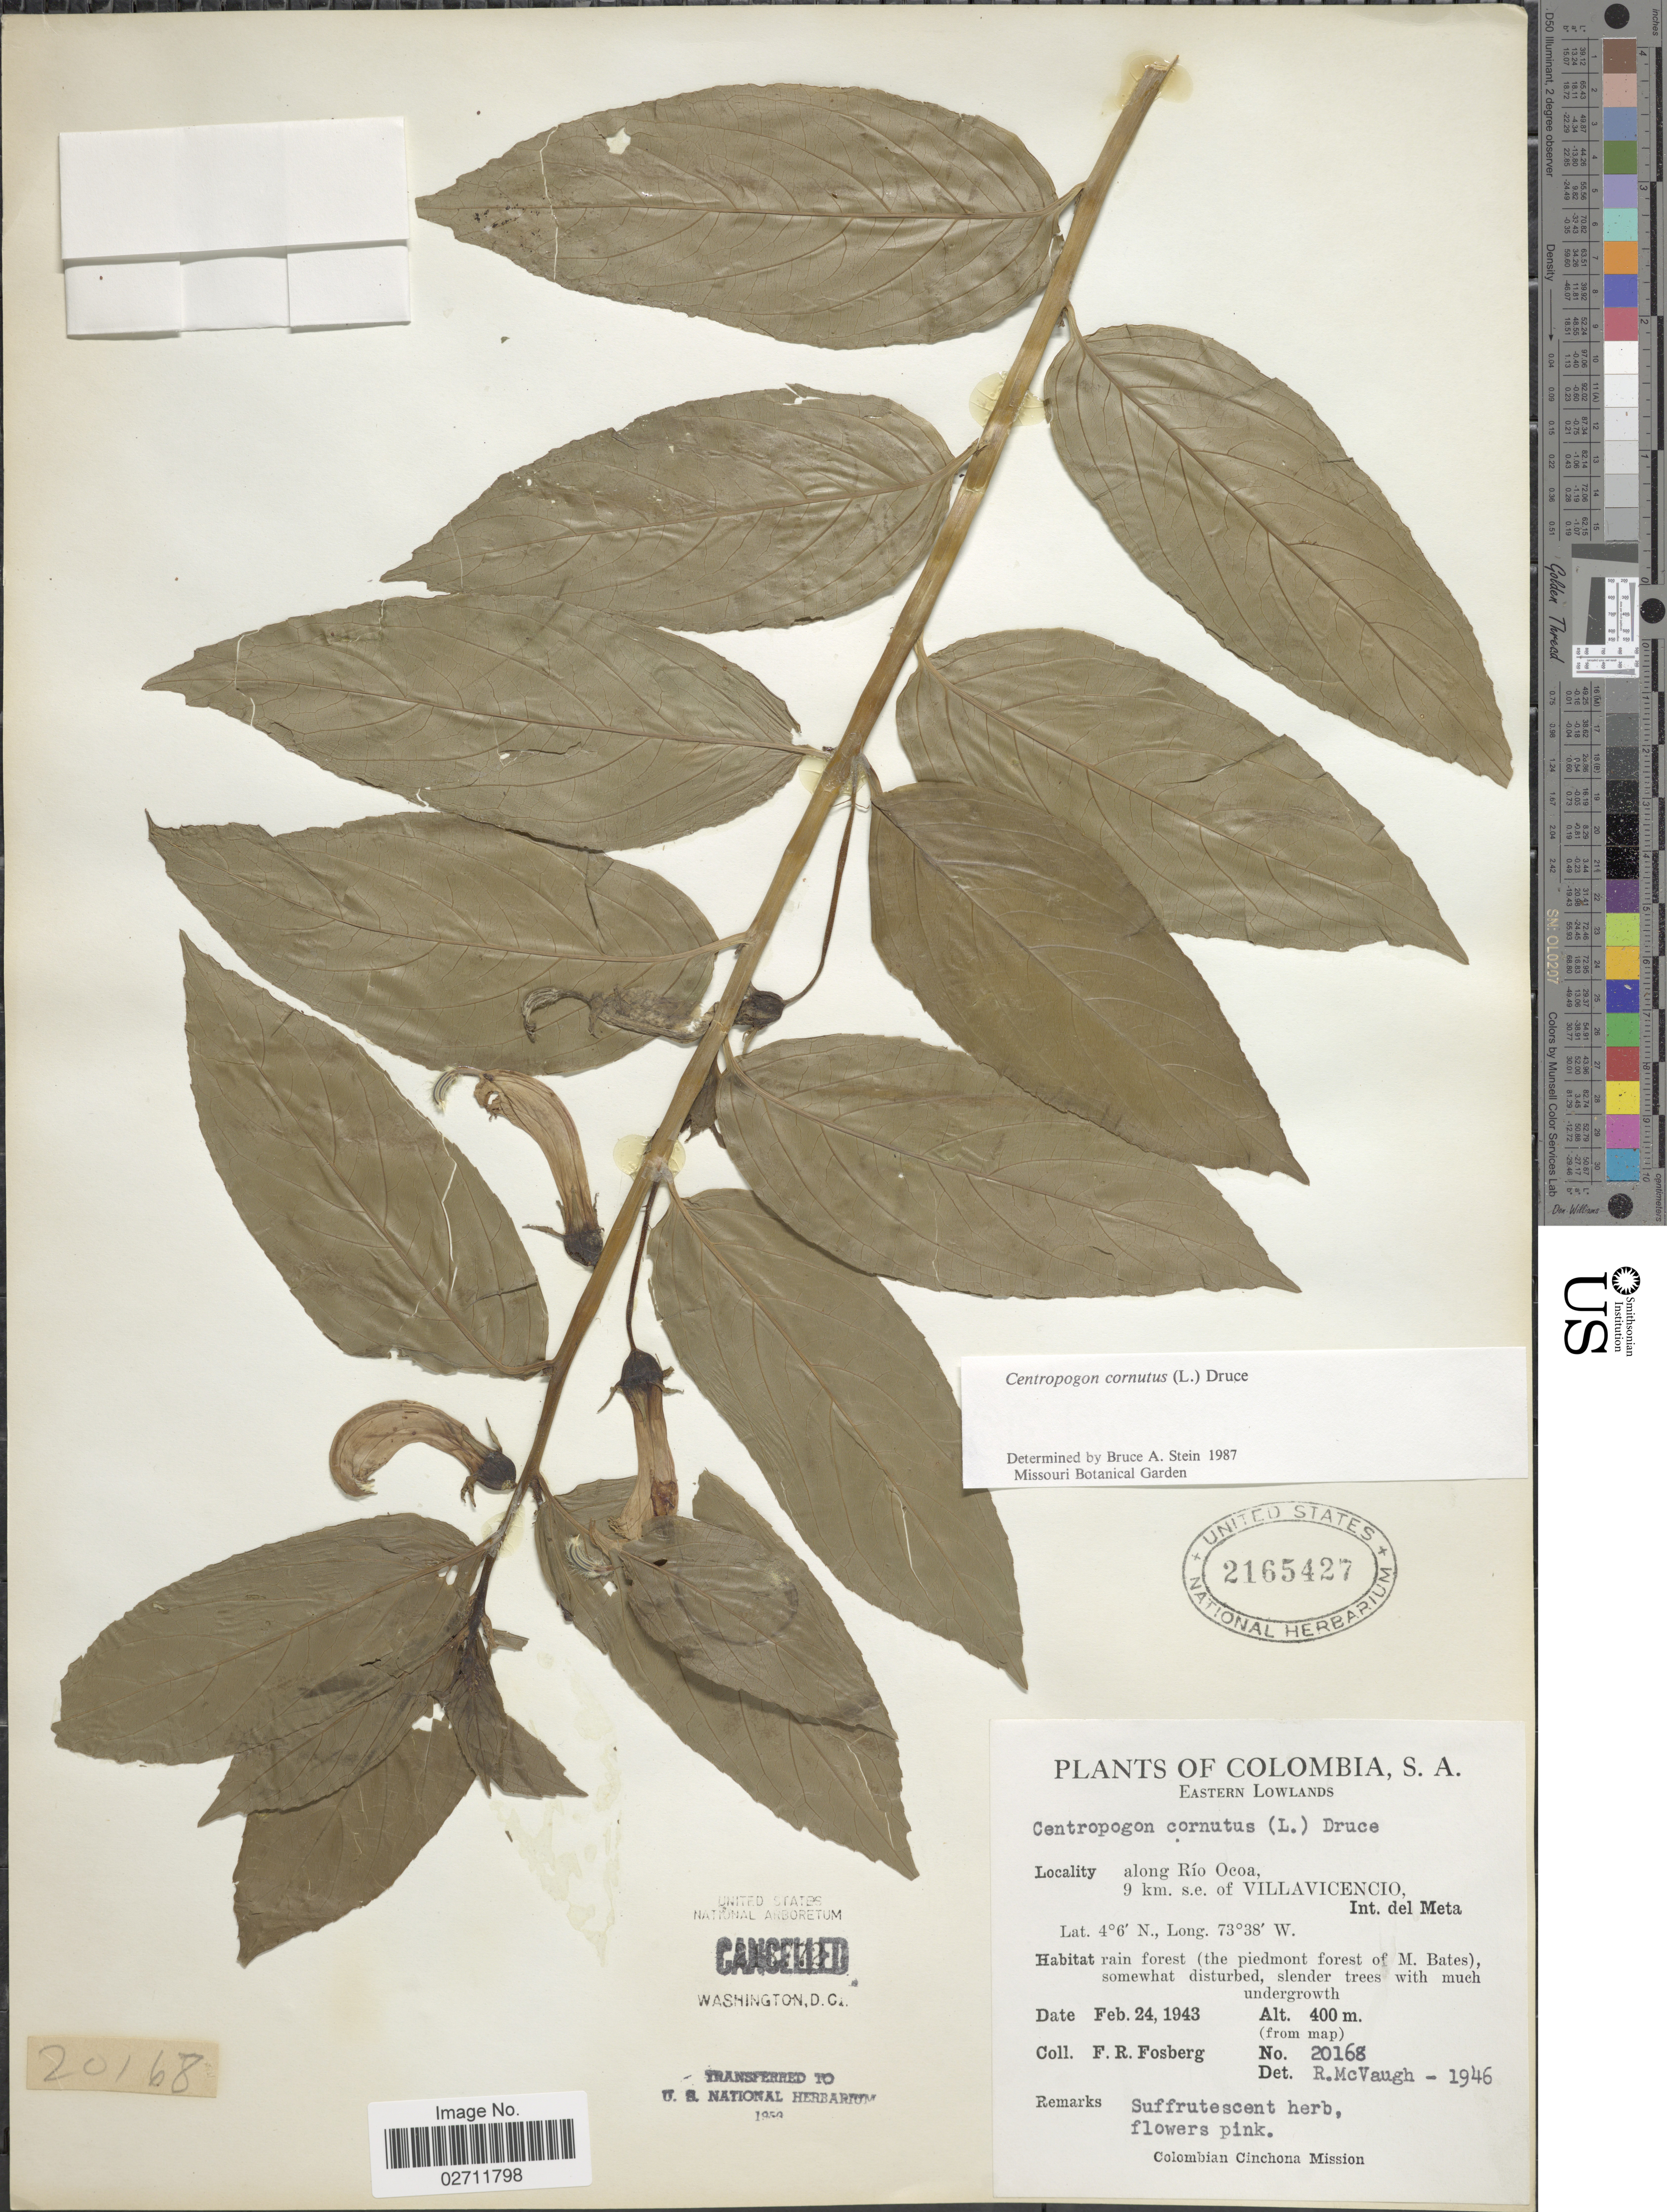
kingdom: Plantae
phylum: Tracheophyta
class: Magnoliopsida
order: Asterales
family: Campanulaceae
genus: Centropogon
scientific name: Centropogon cornutus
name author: (L.) Druce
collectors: F. R. Fosberg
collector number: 20168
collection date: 1943-02-24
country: Colombia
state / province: Meta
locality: S.A. Eastern Lowlands. Along Rio Ocoa. 9 km.s.e. of Villavicencio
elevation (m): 400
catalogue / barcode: US 2165427